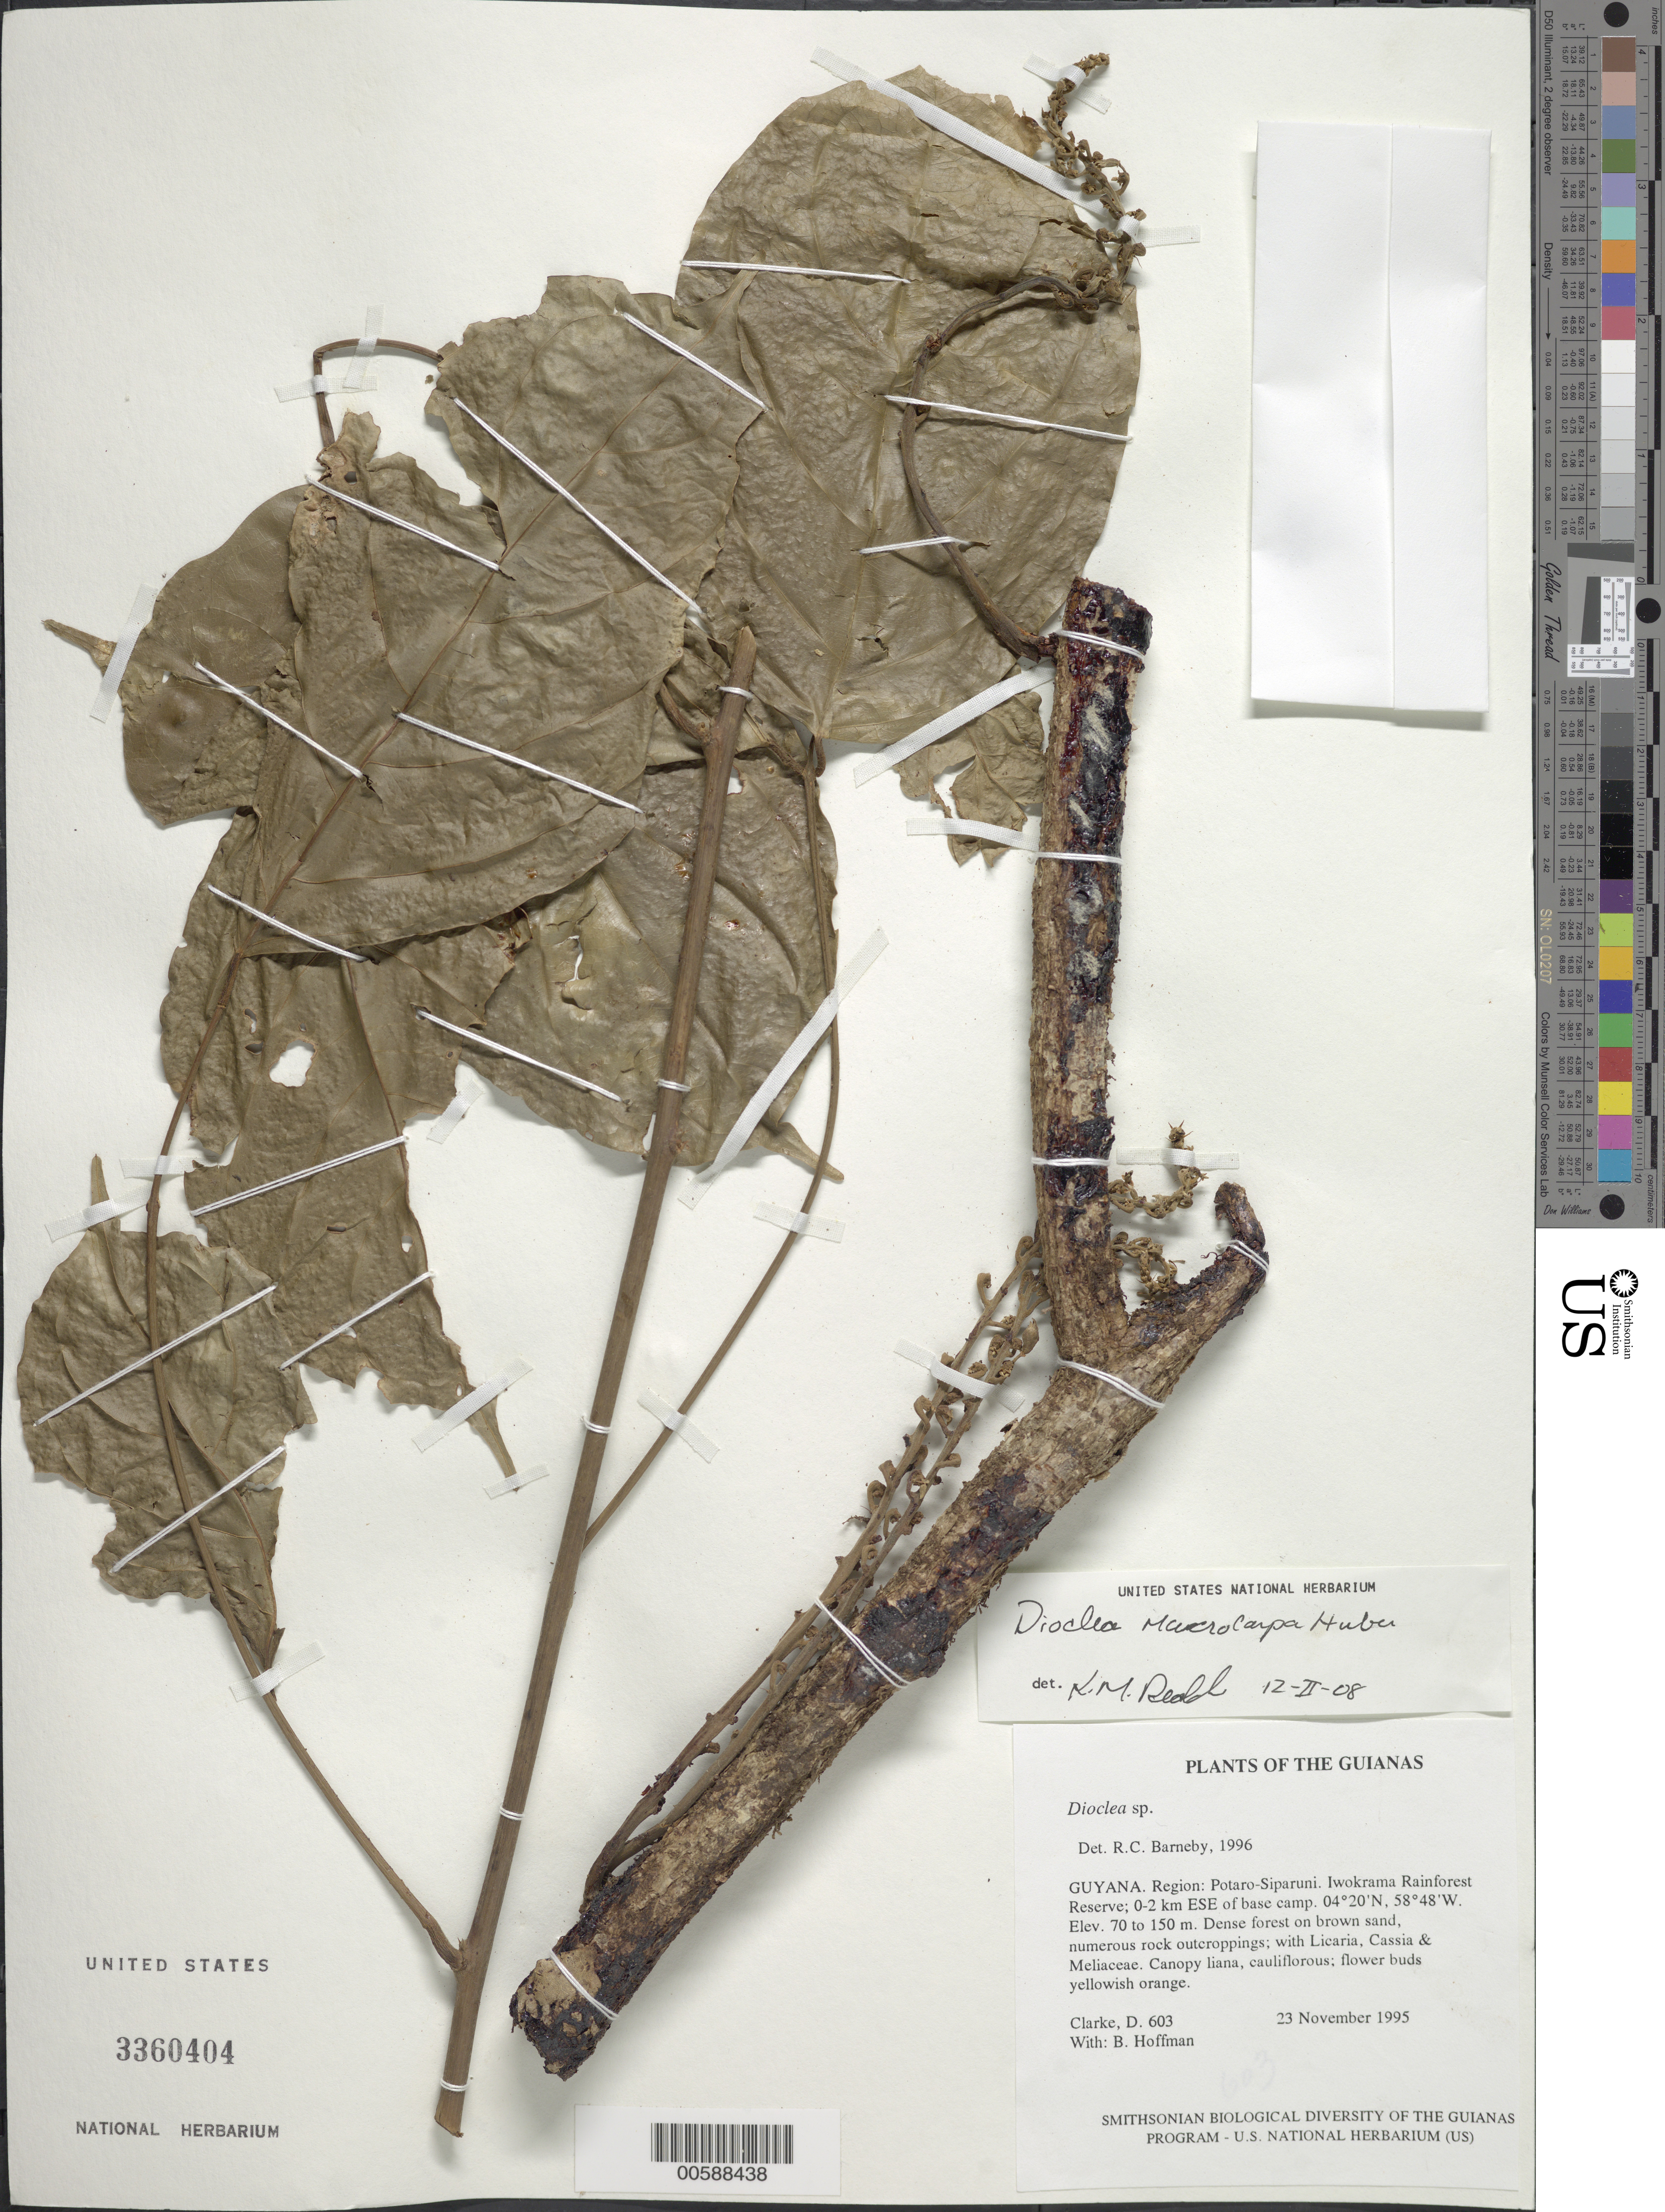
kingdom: Plantae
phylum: Tracheophyta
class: Magnoliopsida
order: Fabales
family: Fabaceae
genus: Macropsychanthus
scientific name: Macropsychanthus macrocarpus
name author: (Huber) L.P. Queiroz & Snak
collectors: H. D. Clarke & B. Hoffman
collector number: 603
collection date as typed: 23 November 1995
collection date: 1995-11-23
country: Guyana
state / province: Potaro-Siparuni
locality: Iwokrama Rainforest Reserve; 0-2 km ESE of base camp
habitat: Dense forest on brown sand, numerous rock outcroppings; with Licaria, Cassia & Meliaceae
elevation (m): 70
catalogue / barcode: US 3360404